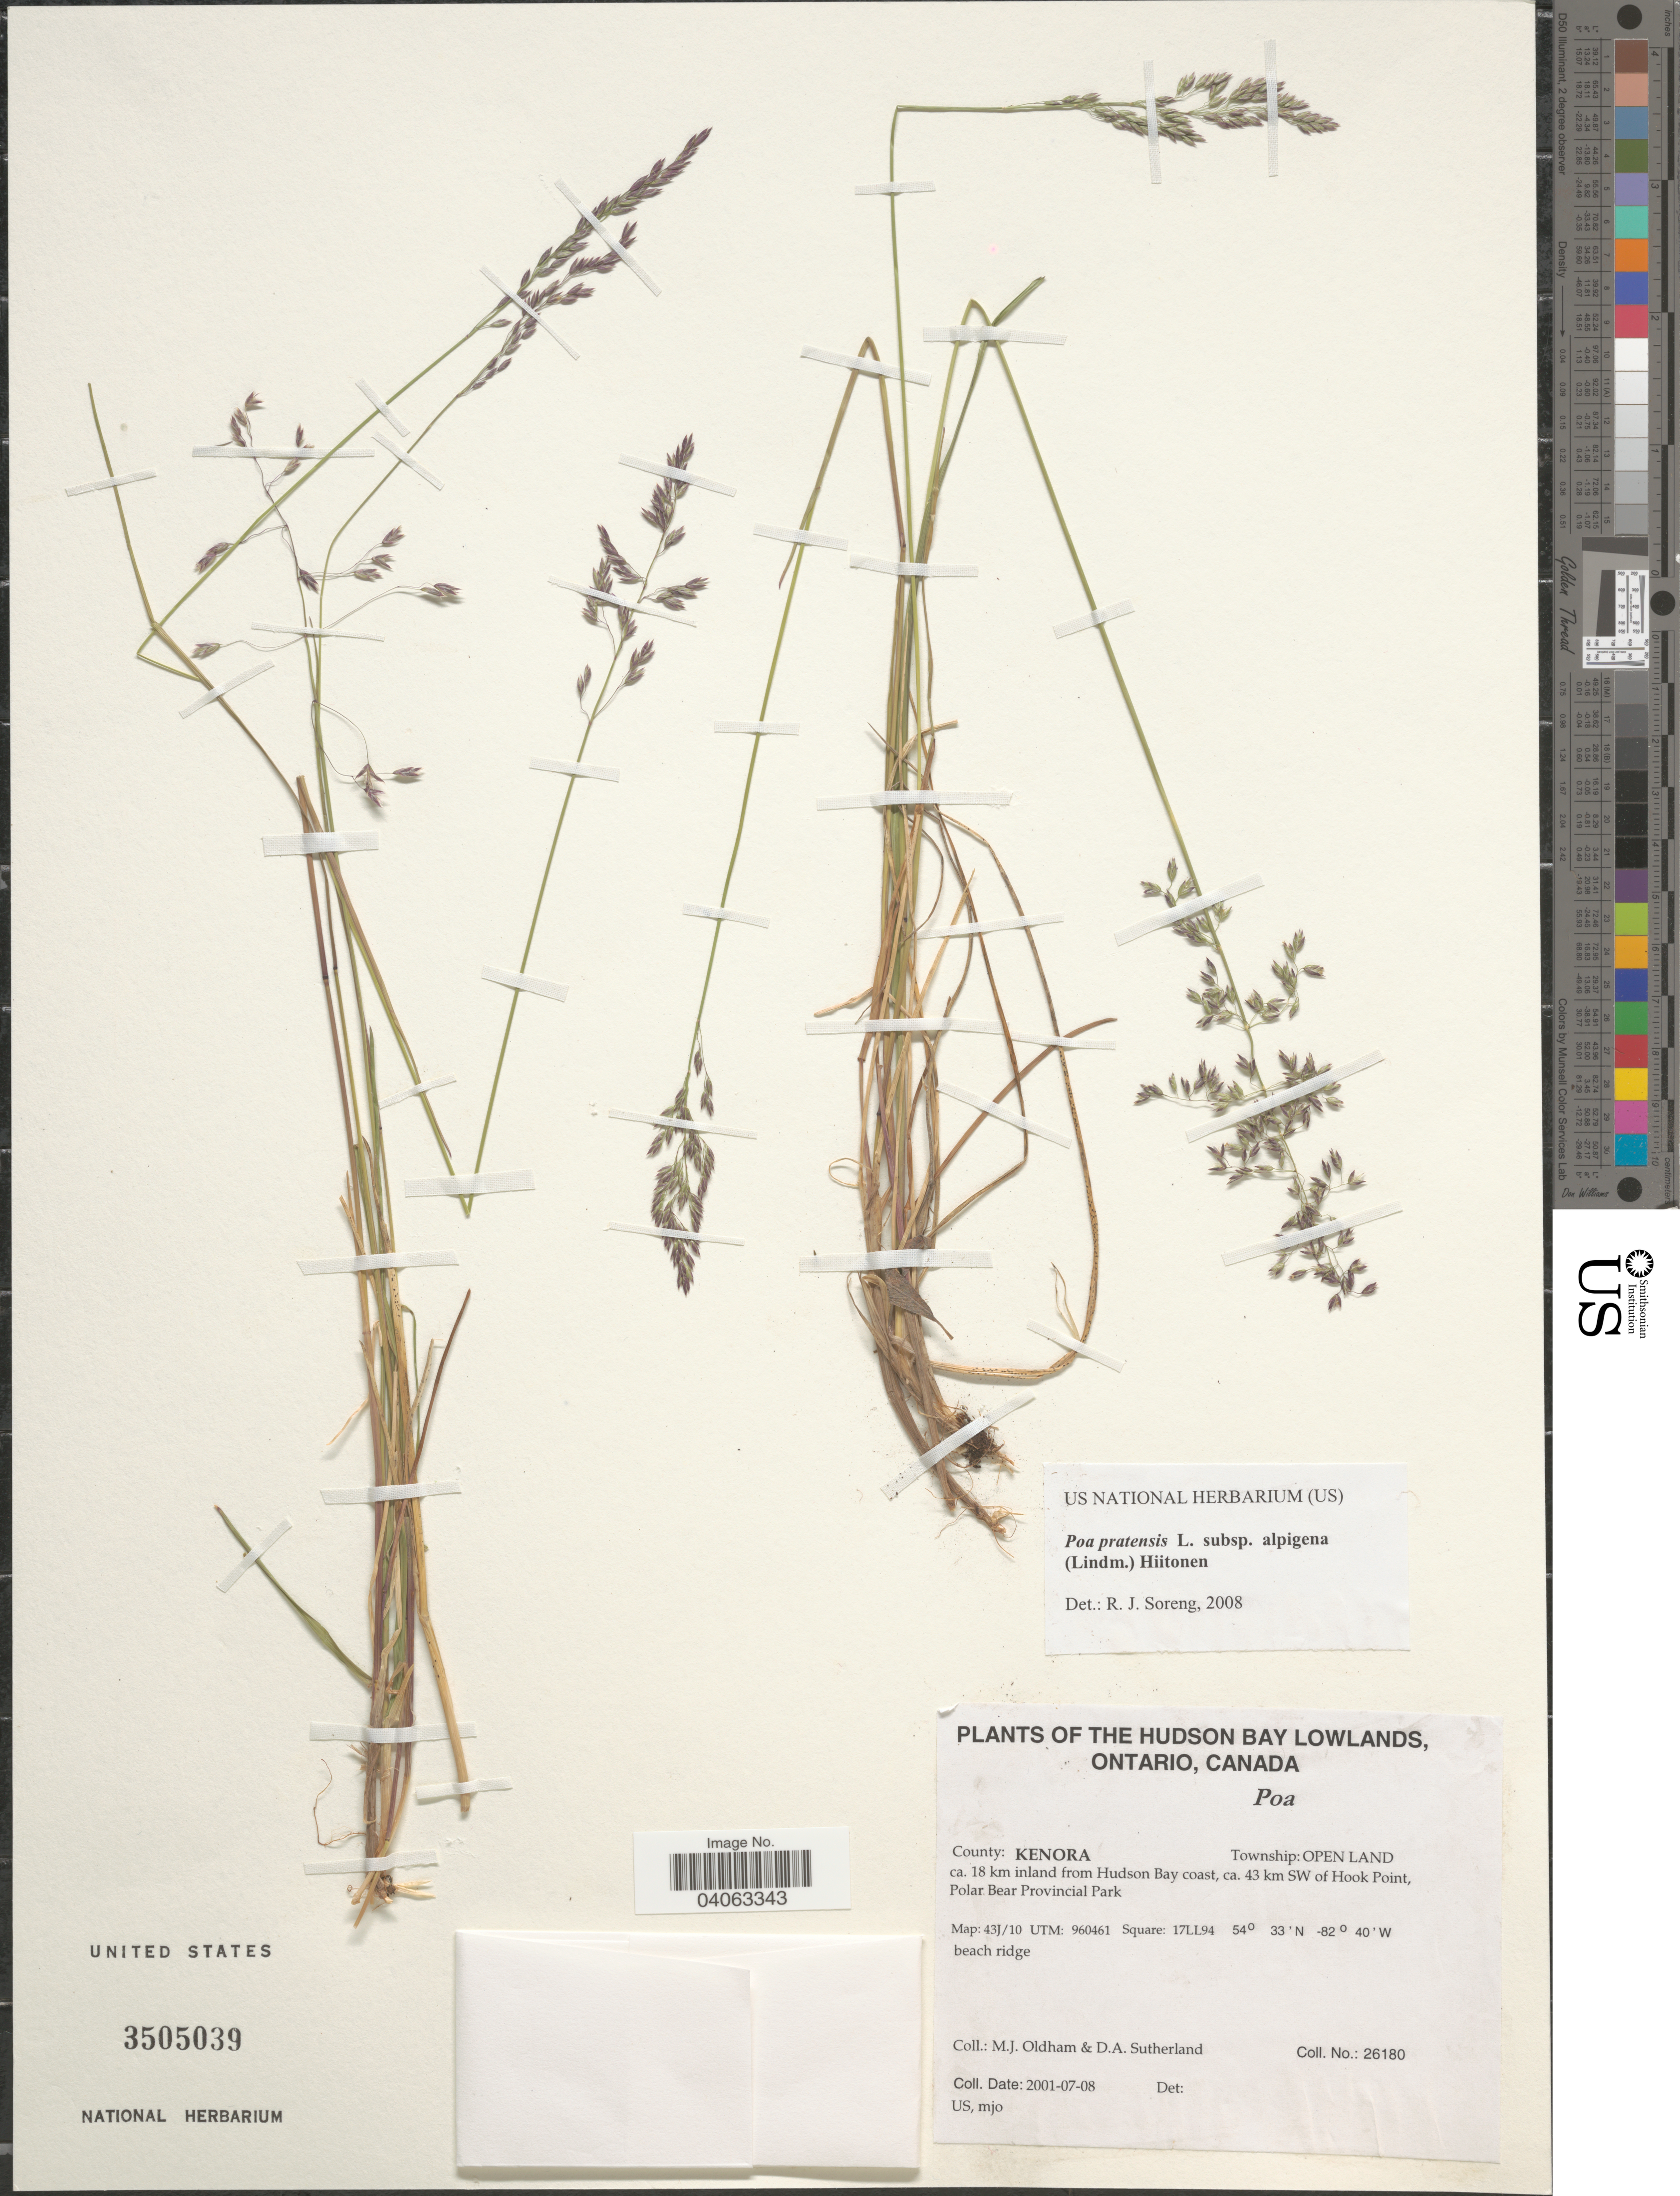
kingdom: Plantae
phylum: Tracheophyta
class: Liliopsida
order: Poales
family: Poaceae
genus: Poa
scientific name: Poa pratensis subsp. alpigena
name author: (Lindm.) Hiitonen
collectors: M. Oldham & D. Sutherland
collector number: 26180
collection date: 2001-07-08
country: Canada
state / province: Ontario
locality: The Hudson Bay Lowlands. County: Kenora. Township: Open Land ca. 18 km inland from Hudson Bay coast, ca. 43 km SW of Hook Point, Polar Bear Provincial Park. Map: 43J/10 UTM: 960461 Square: 17LL94.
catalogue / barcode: US 3505039